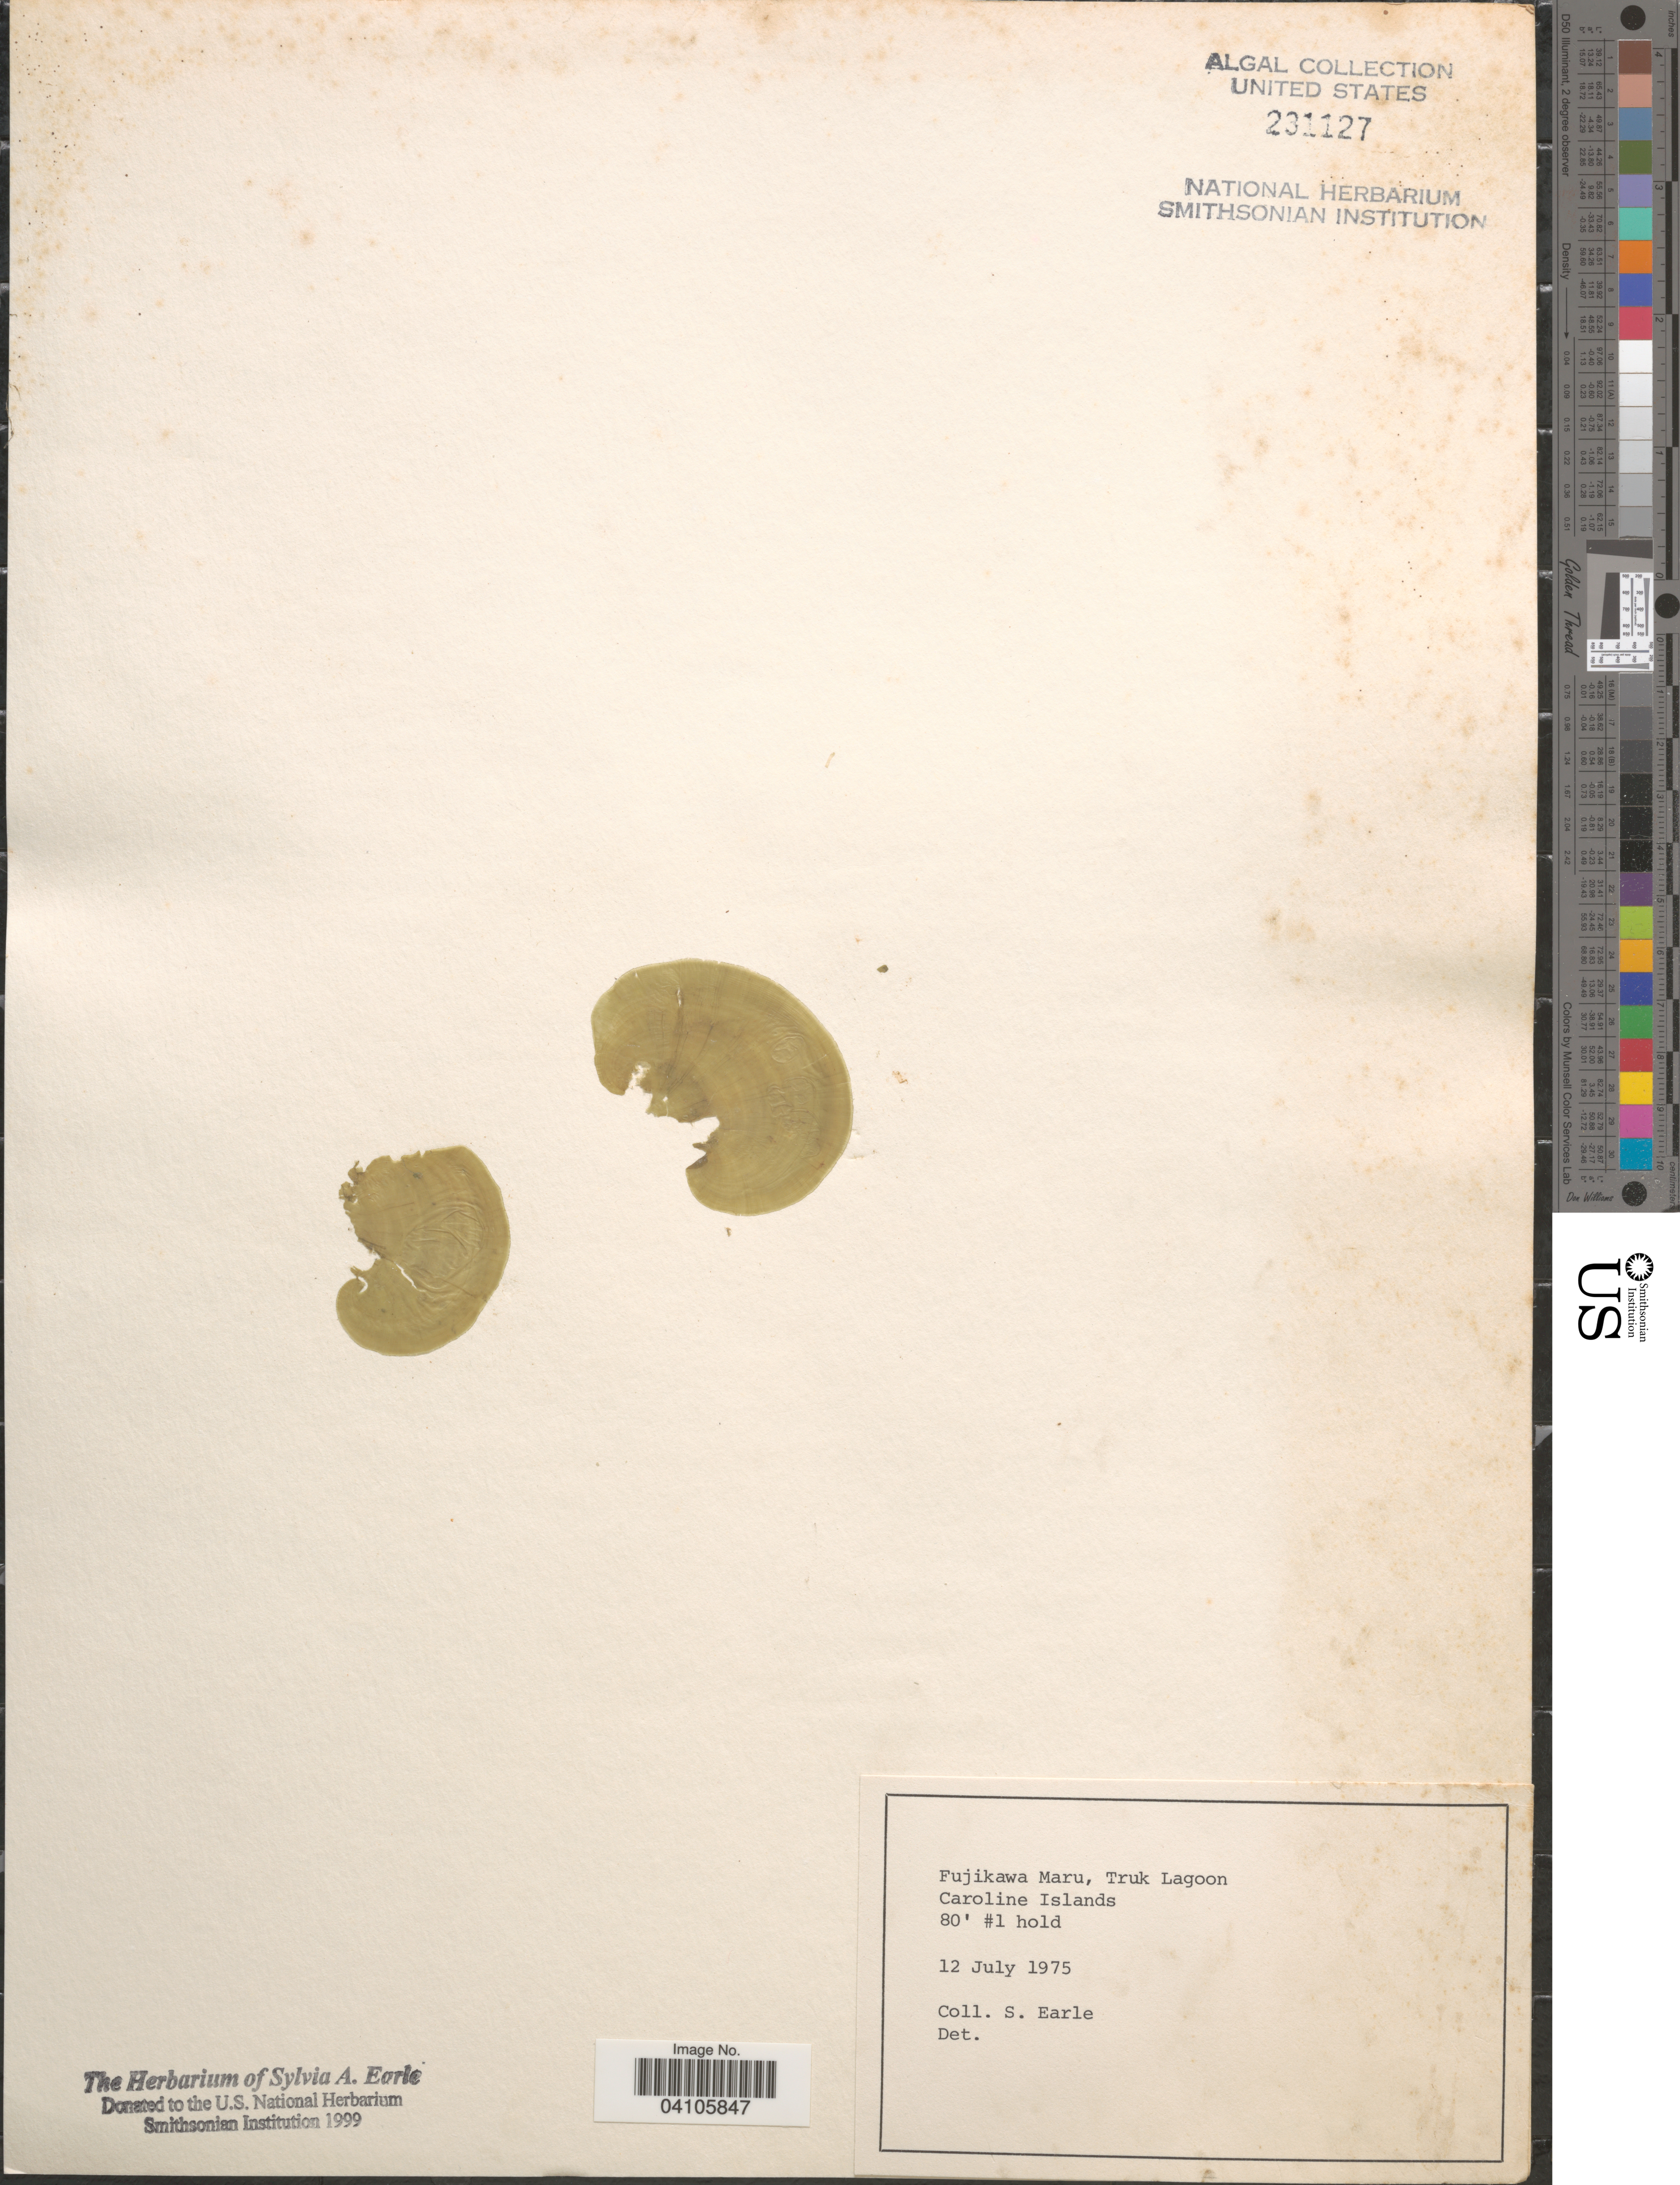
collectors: S. A. Earle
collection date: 1975-07-12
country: Micronesia, Federated States of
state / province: Truk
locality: Fujikawa Maru, Truk Lagoon. Caroline Islands.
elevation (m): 24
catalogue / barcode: US 231127